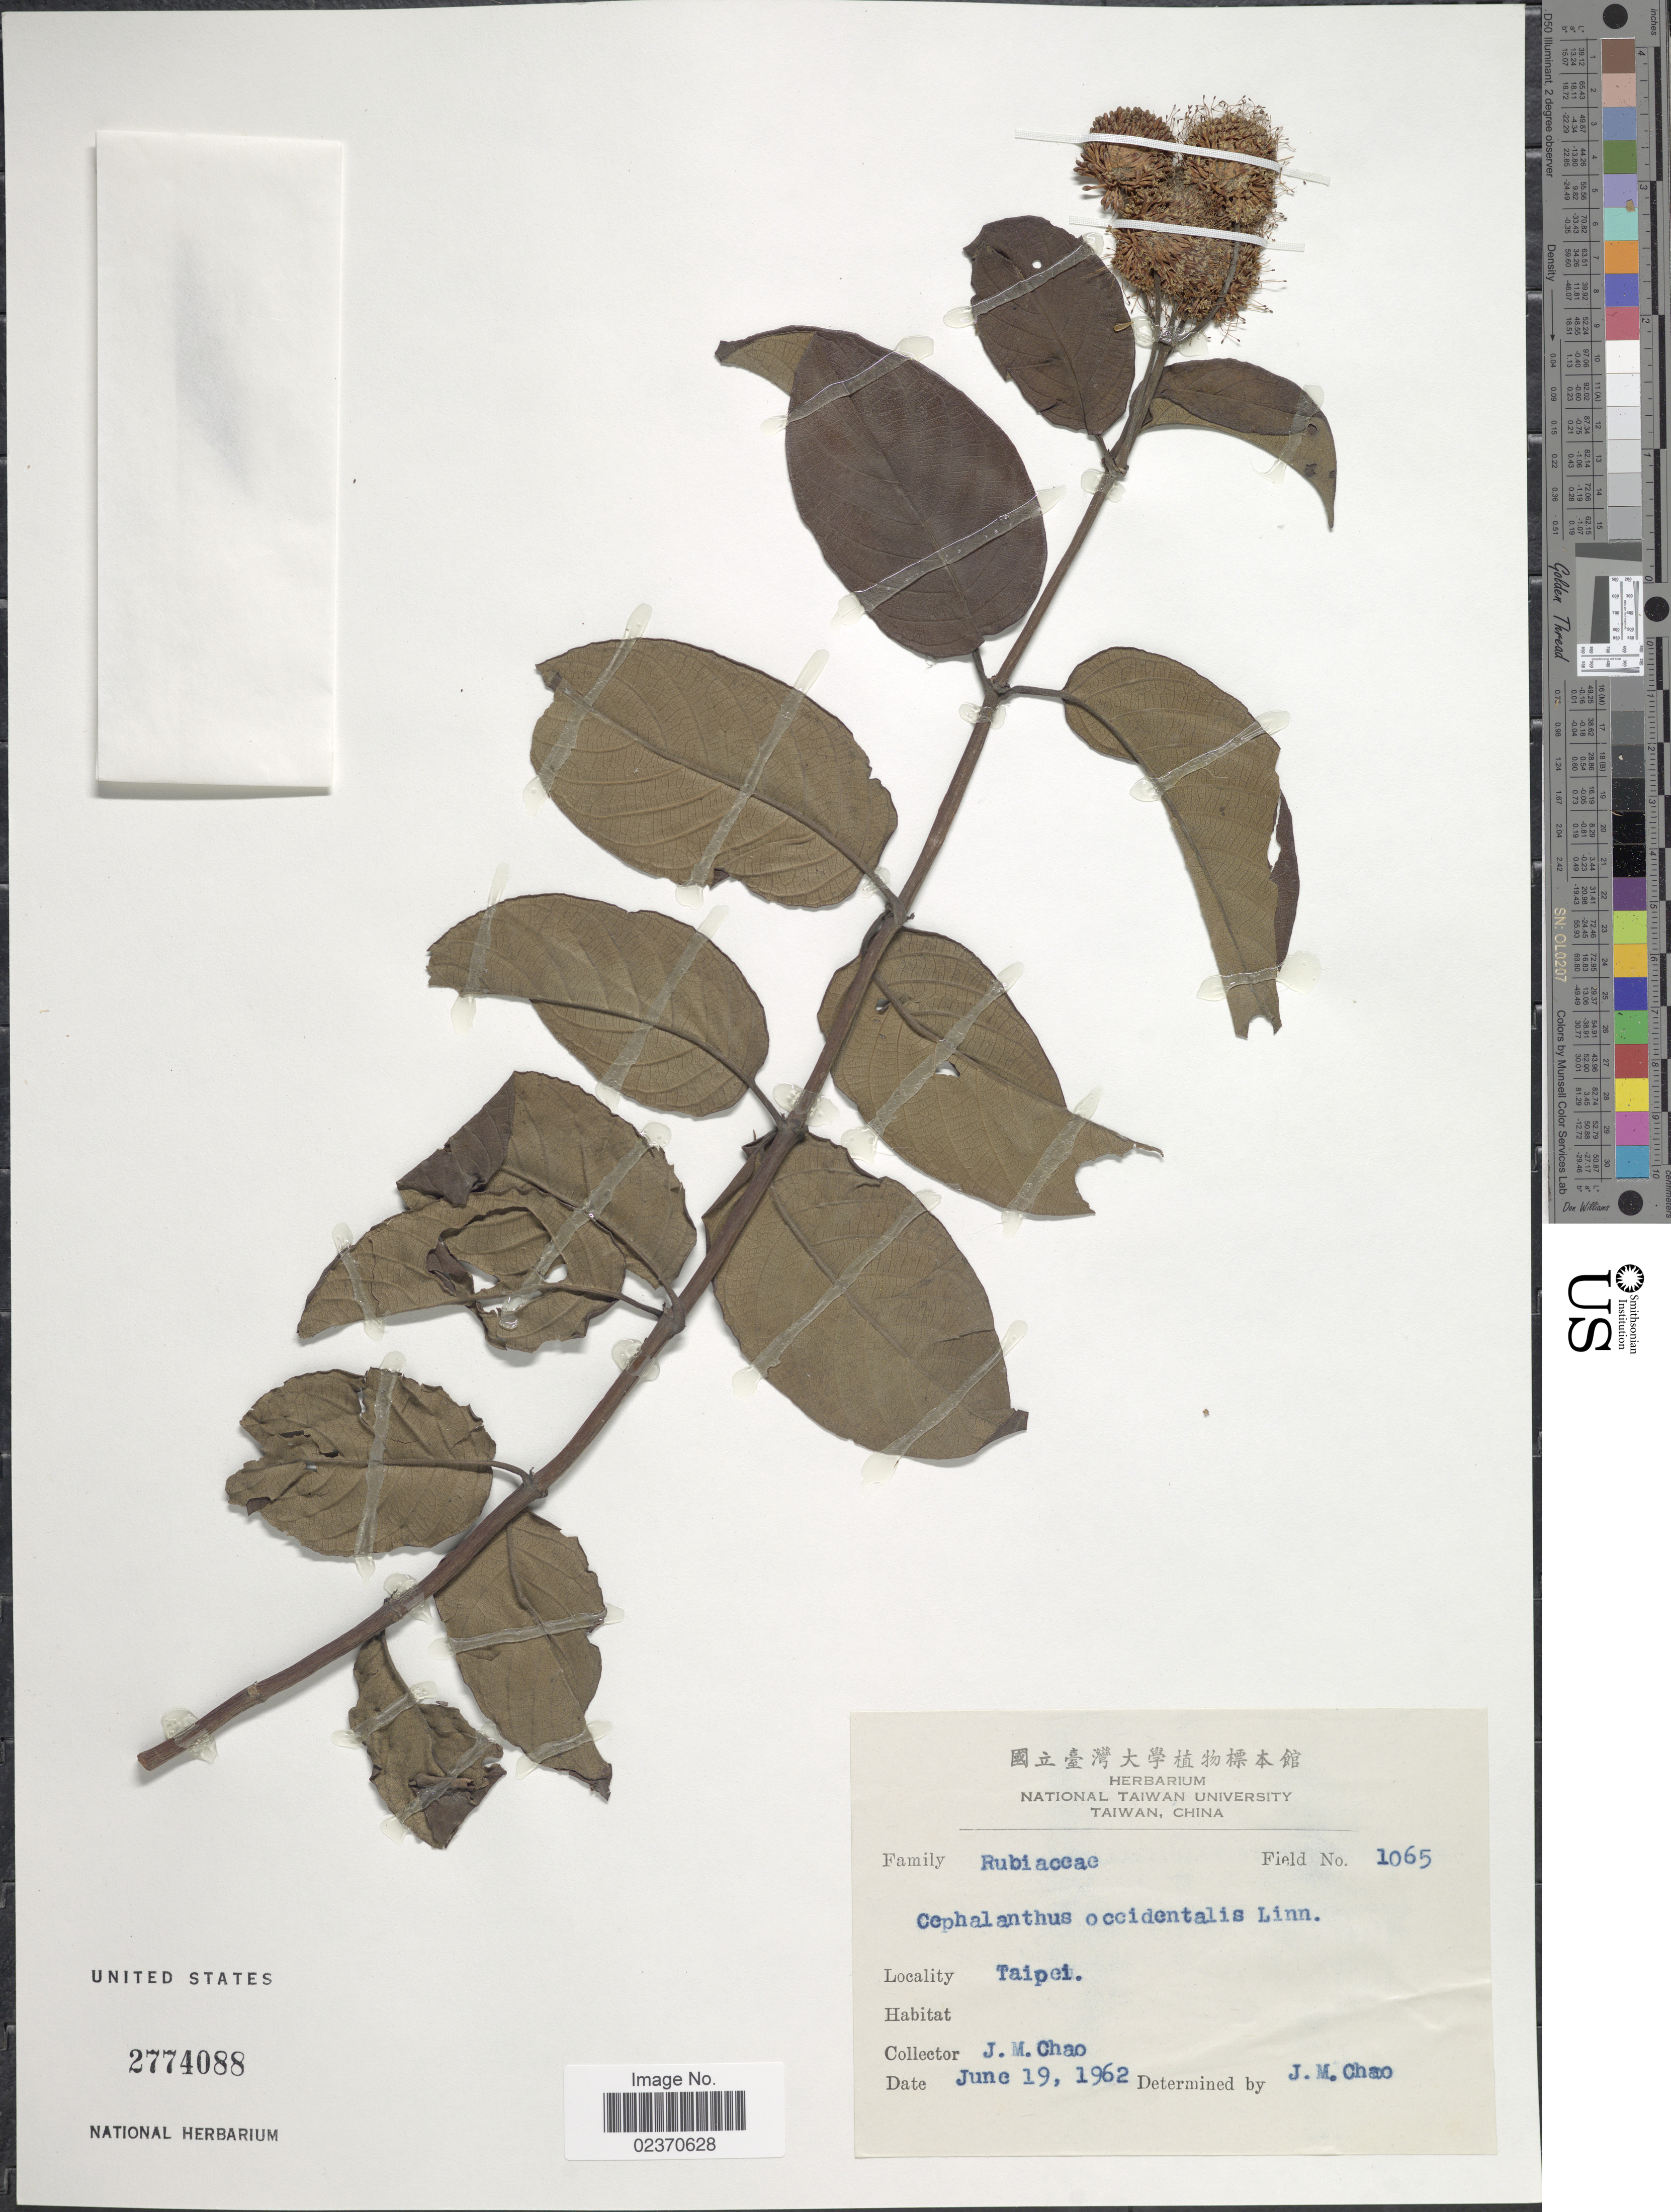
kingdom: Plantae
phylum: Tracheophyta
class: Magnoliopsida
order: Gentianales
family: Rubiaceae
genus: Cephalanthus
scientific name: Cephalanthus occidentalis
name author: L.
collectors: J. Chao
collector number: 1065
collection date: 1962-06-19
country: Taiwan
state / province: Taipei City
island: Taiwan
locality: Taipei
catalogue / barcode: US 2774088